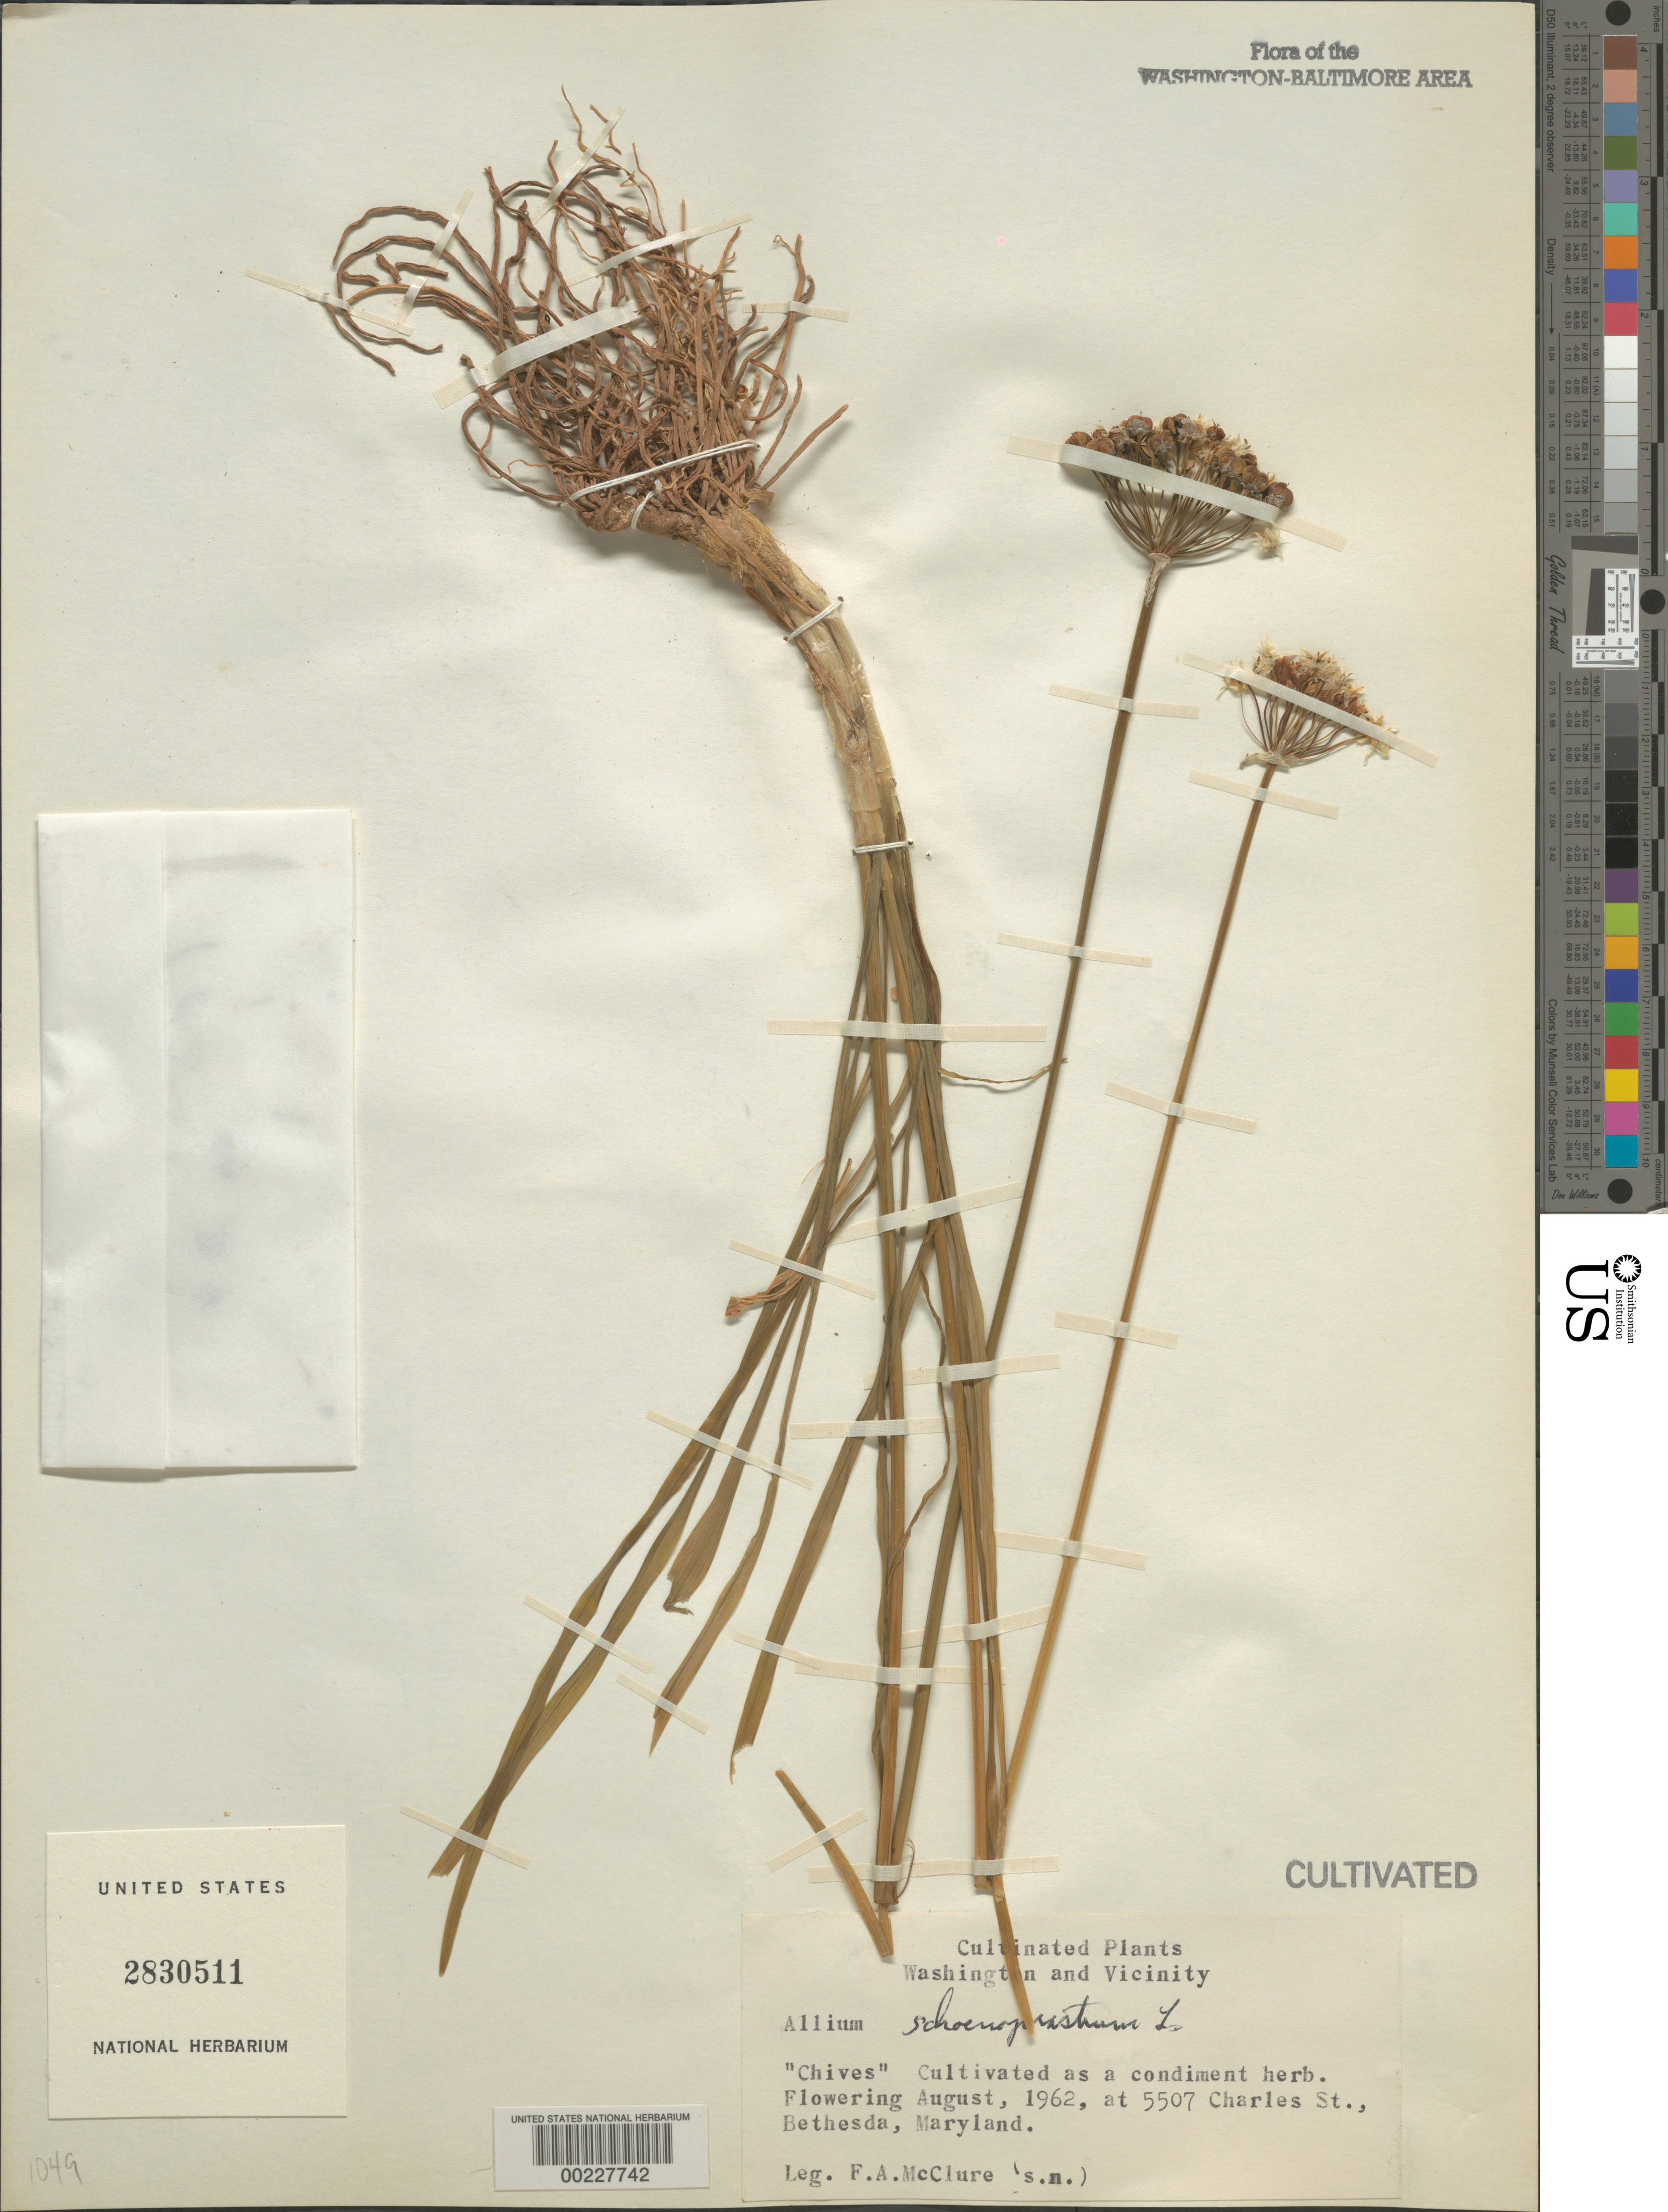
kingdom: Plantae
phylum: Tracheophyta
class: Liliopsida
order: Asparagales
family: Amaryllidaceae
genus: Allium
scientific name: Allium schoenoprasum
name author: L.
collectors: F. A. McClure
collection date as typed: Aug 1962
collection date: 1962-08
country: United States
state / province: Maryland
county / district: Montgomery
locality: Bethesda, 5507 Charles St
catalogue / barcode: US 2830511